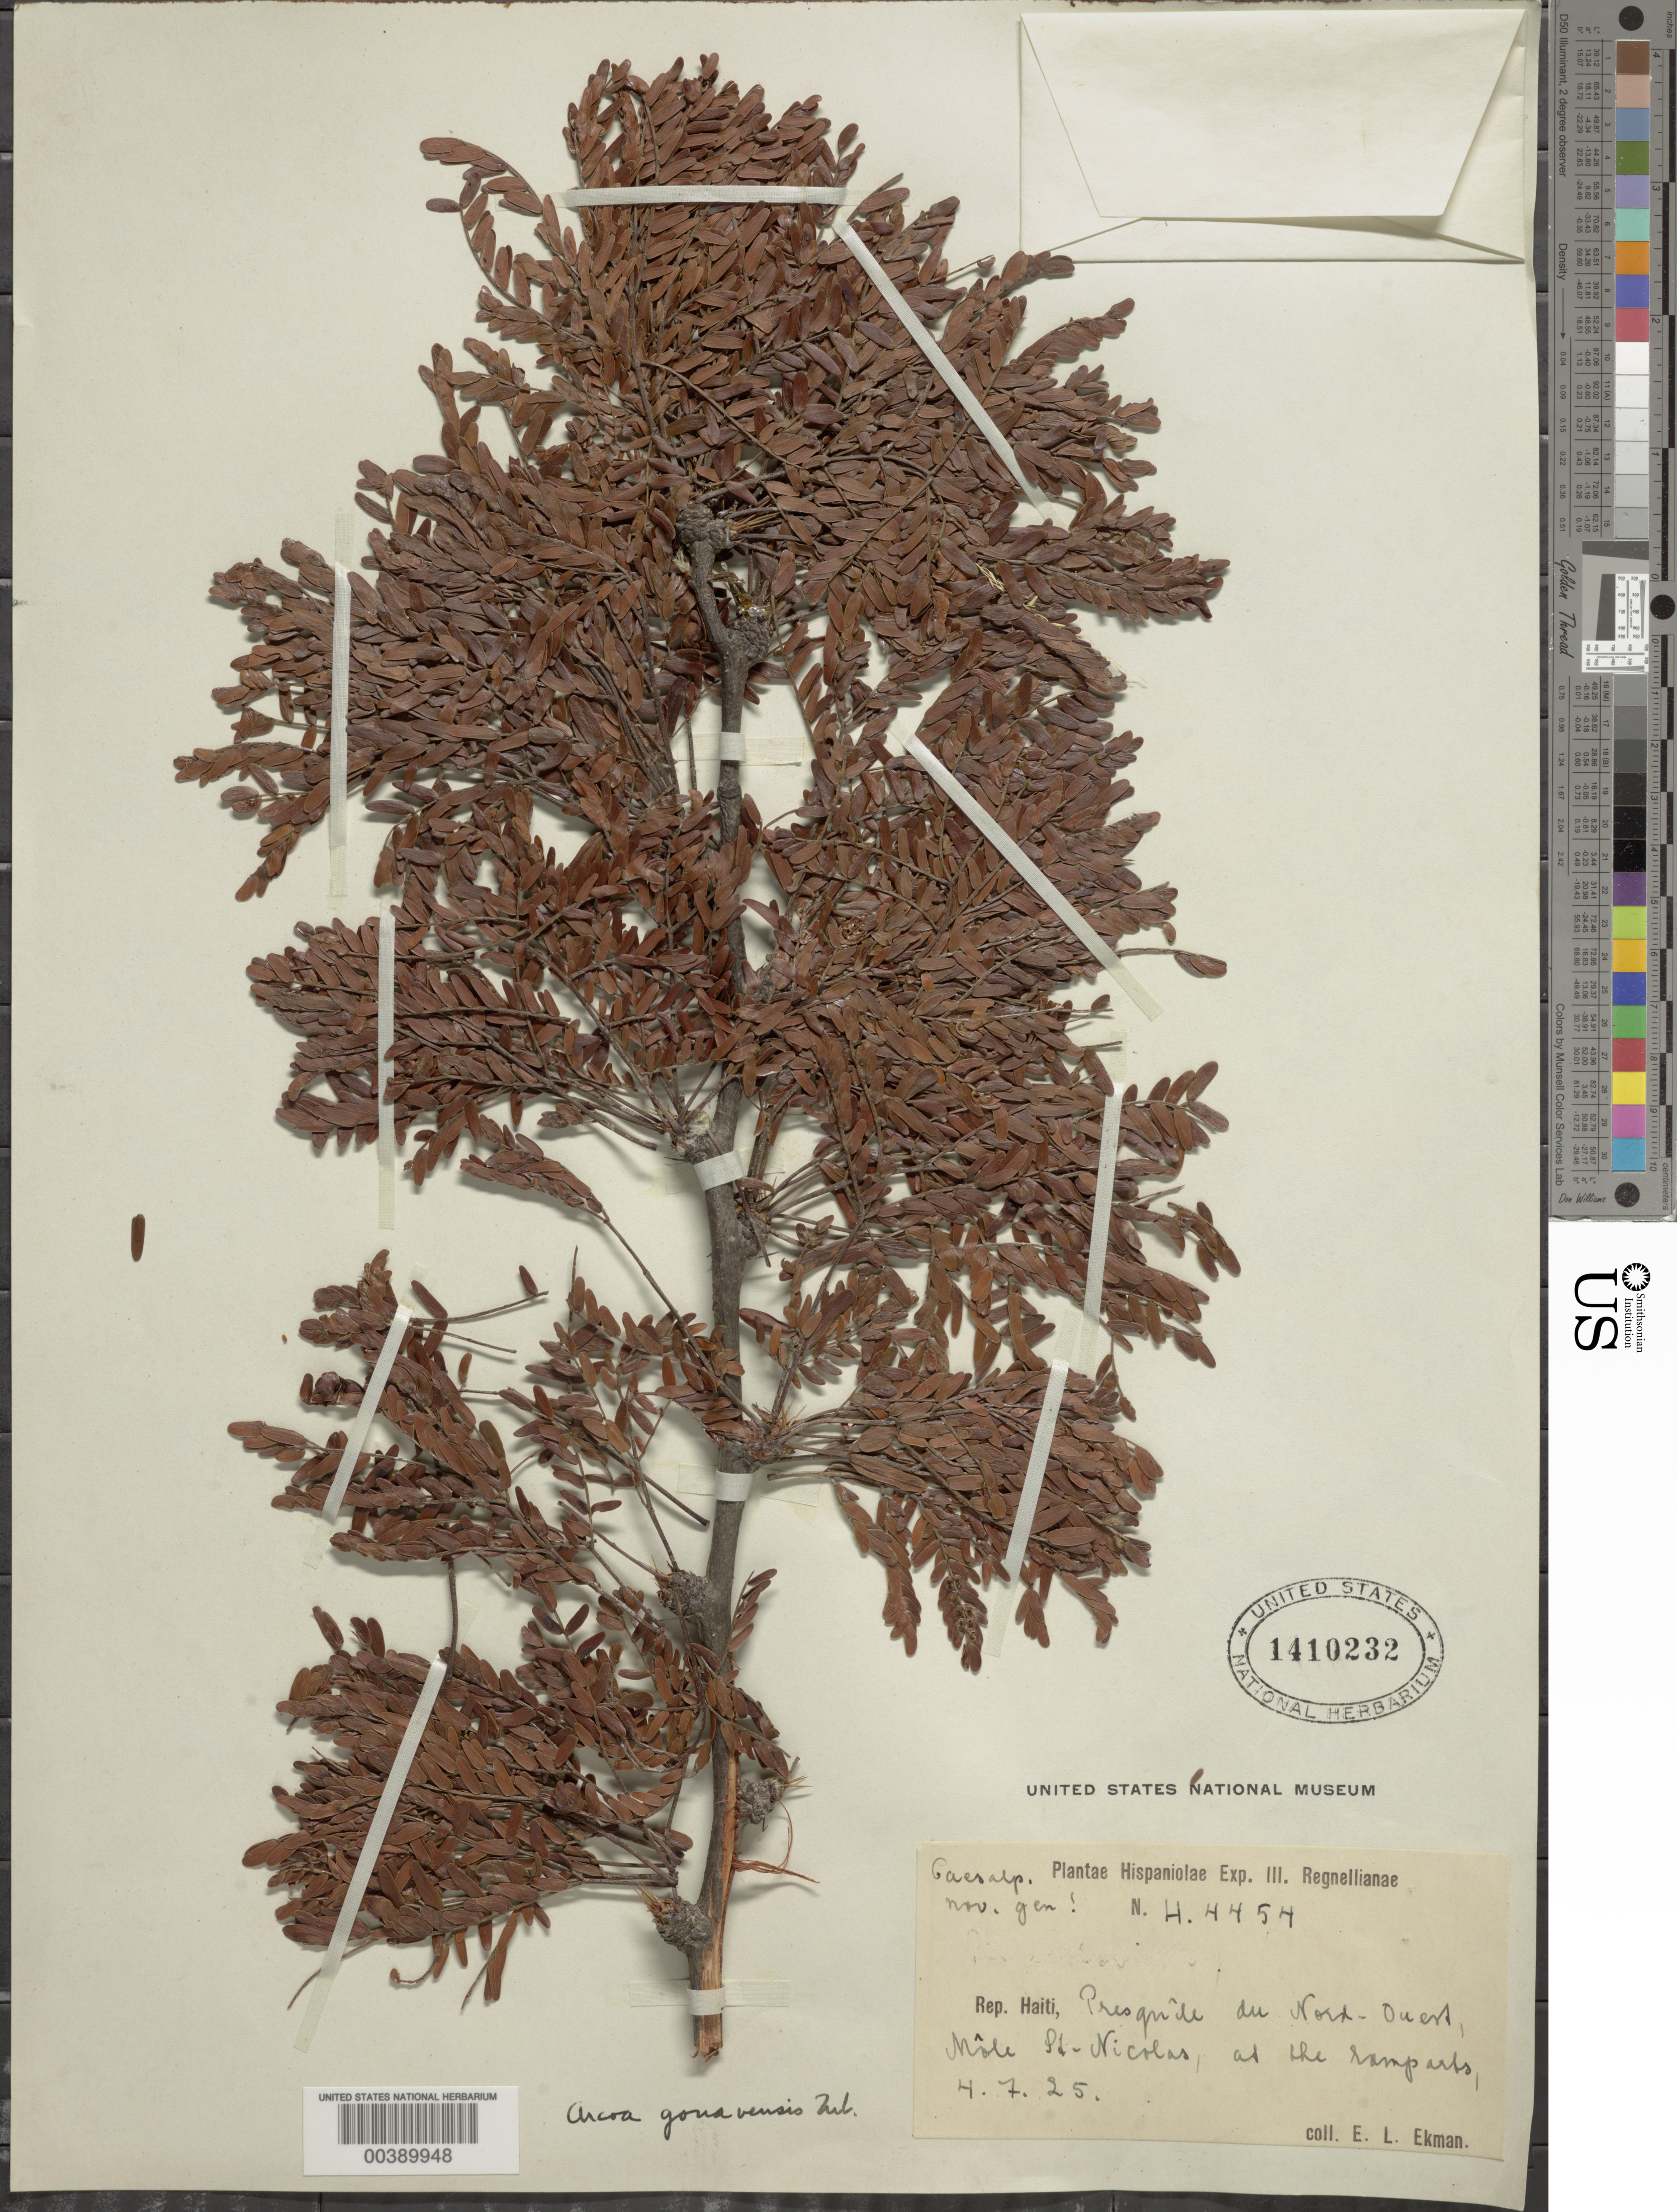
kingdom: Plantae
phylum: Tracheophyta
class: Magnoliopsida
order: Fabales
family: Fabaceae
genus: Arcoa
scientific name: Arcoa gonavensis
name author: Urb.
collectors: E. L. Ekman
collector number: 4454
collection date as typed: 04 Jul 1925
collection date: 1925-07-04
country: Haiti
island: Hispaniola Island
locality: Prequile du nord-ouest, mole st. nicolas at the ramparts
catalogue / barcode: US 1410232